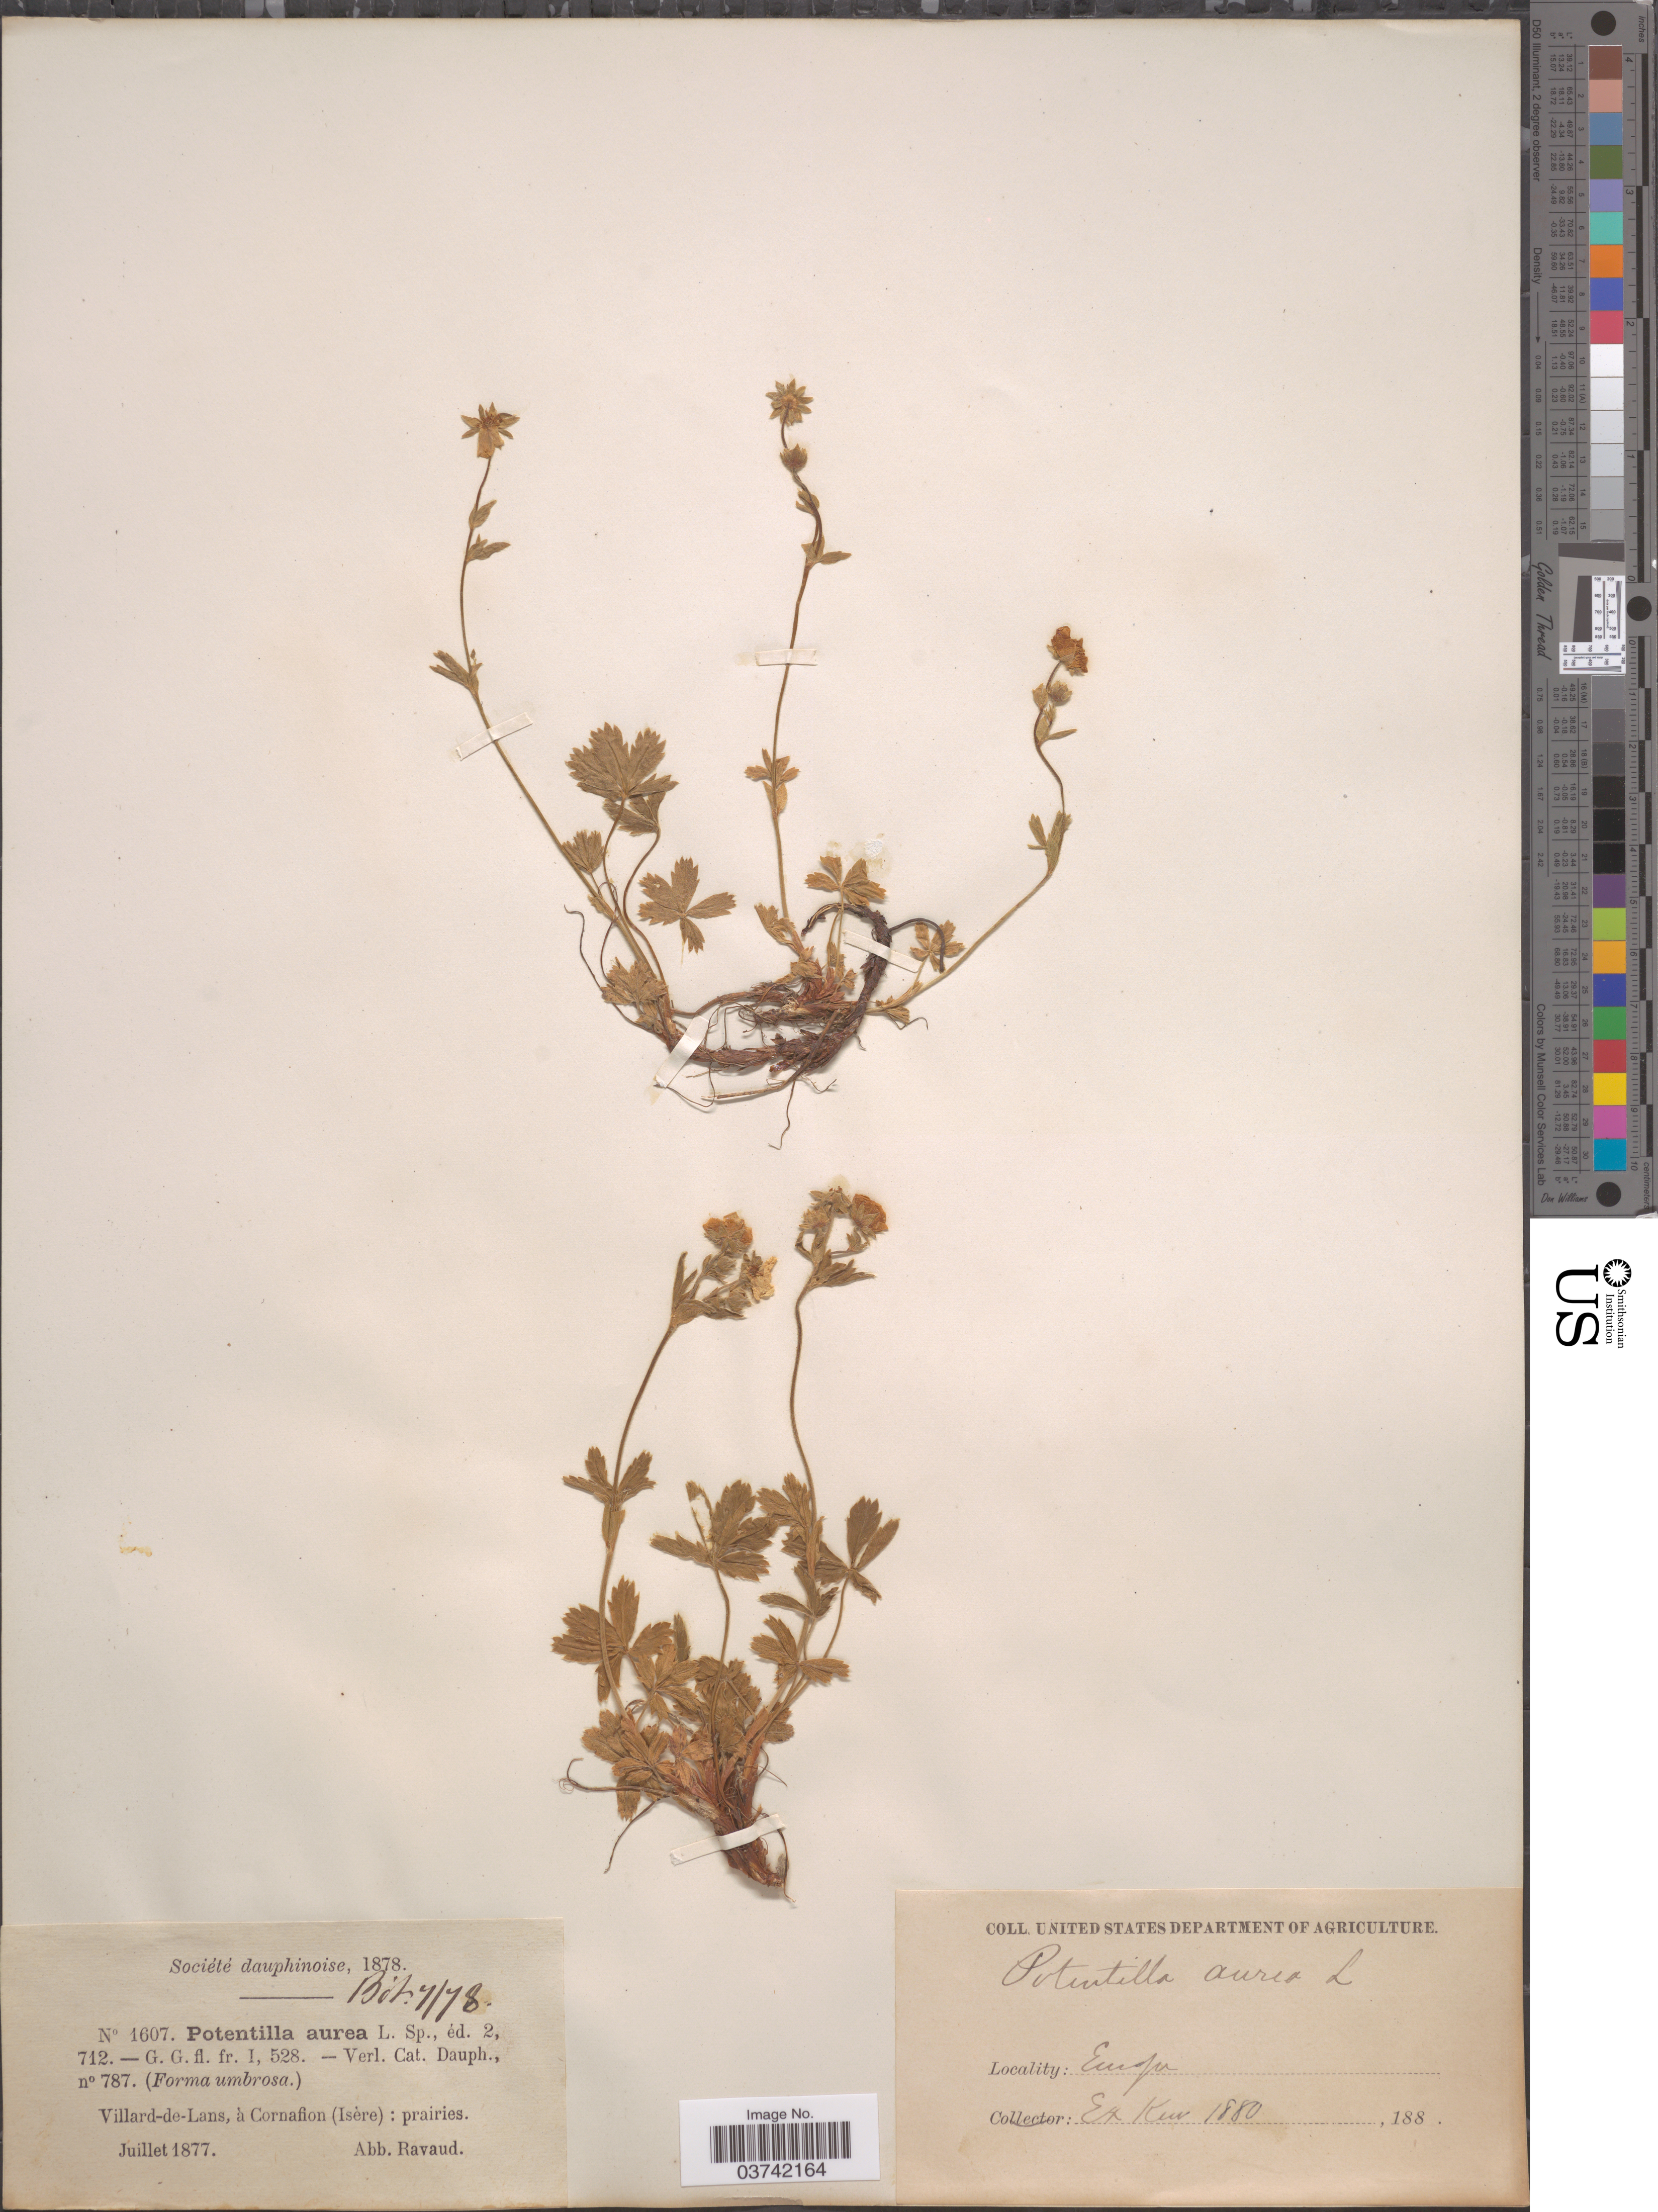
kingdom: Plantae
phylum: Tracheophyta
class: Magnoliopsida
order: Rosales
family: Rosaceae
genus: Potentilla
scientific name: Potentilla aurea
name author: L.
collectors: C. Ravaud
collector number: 1607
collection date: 1877-07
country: France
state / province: Auvergne-Rhône-Alpes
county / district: Isère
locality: Villard-de-Lans, à Cornafion (Isère): prairies.